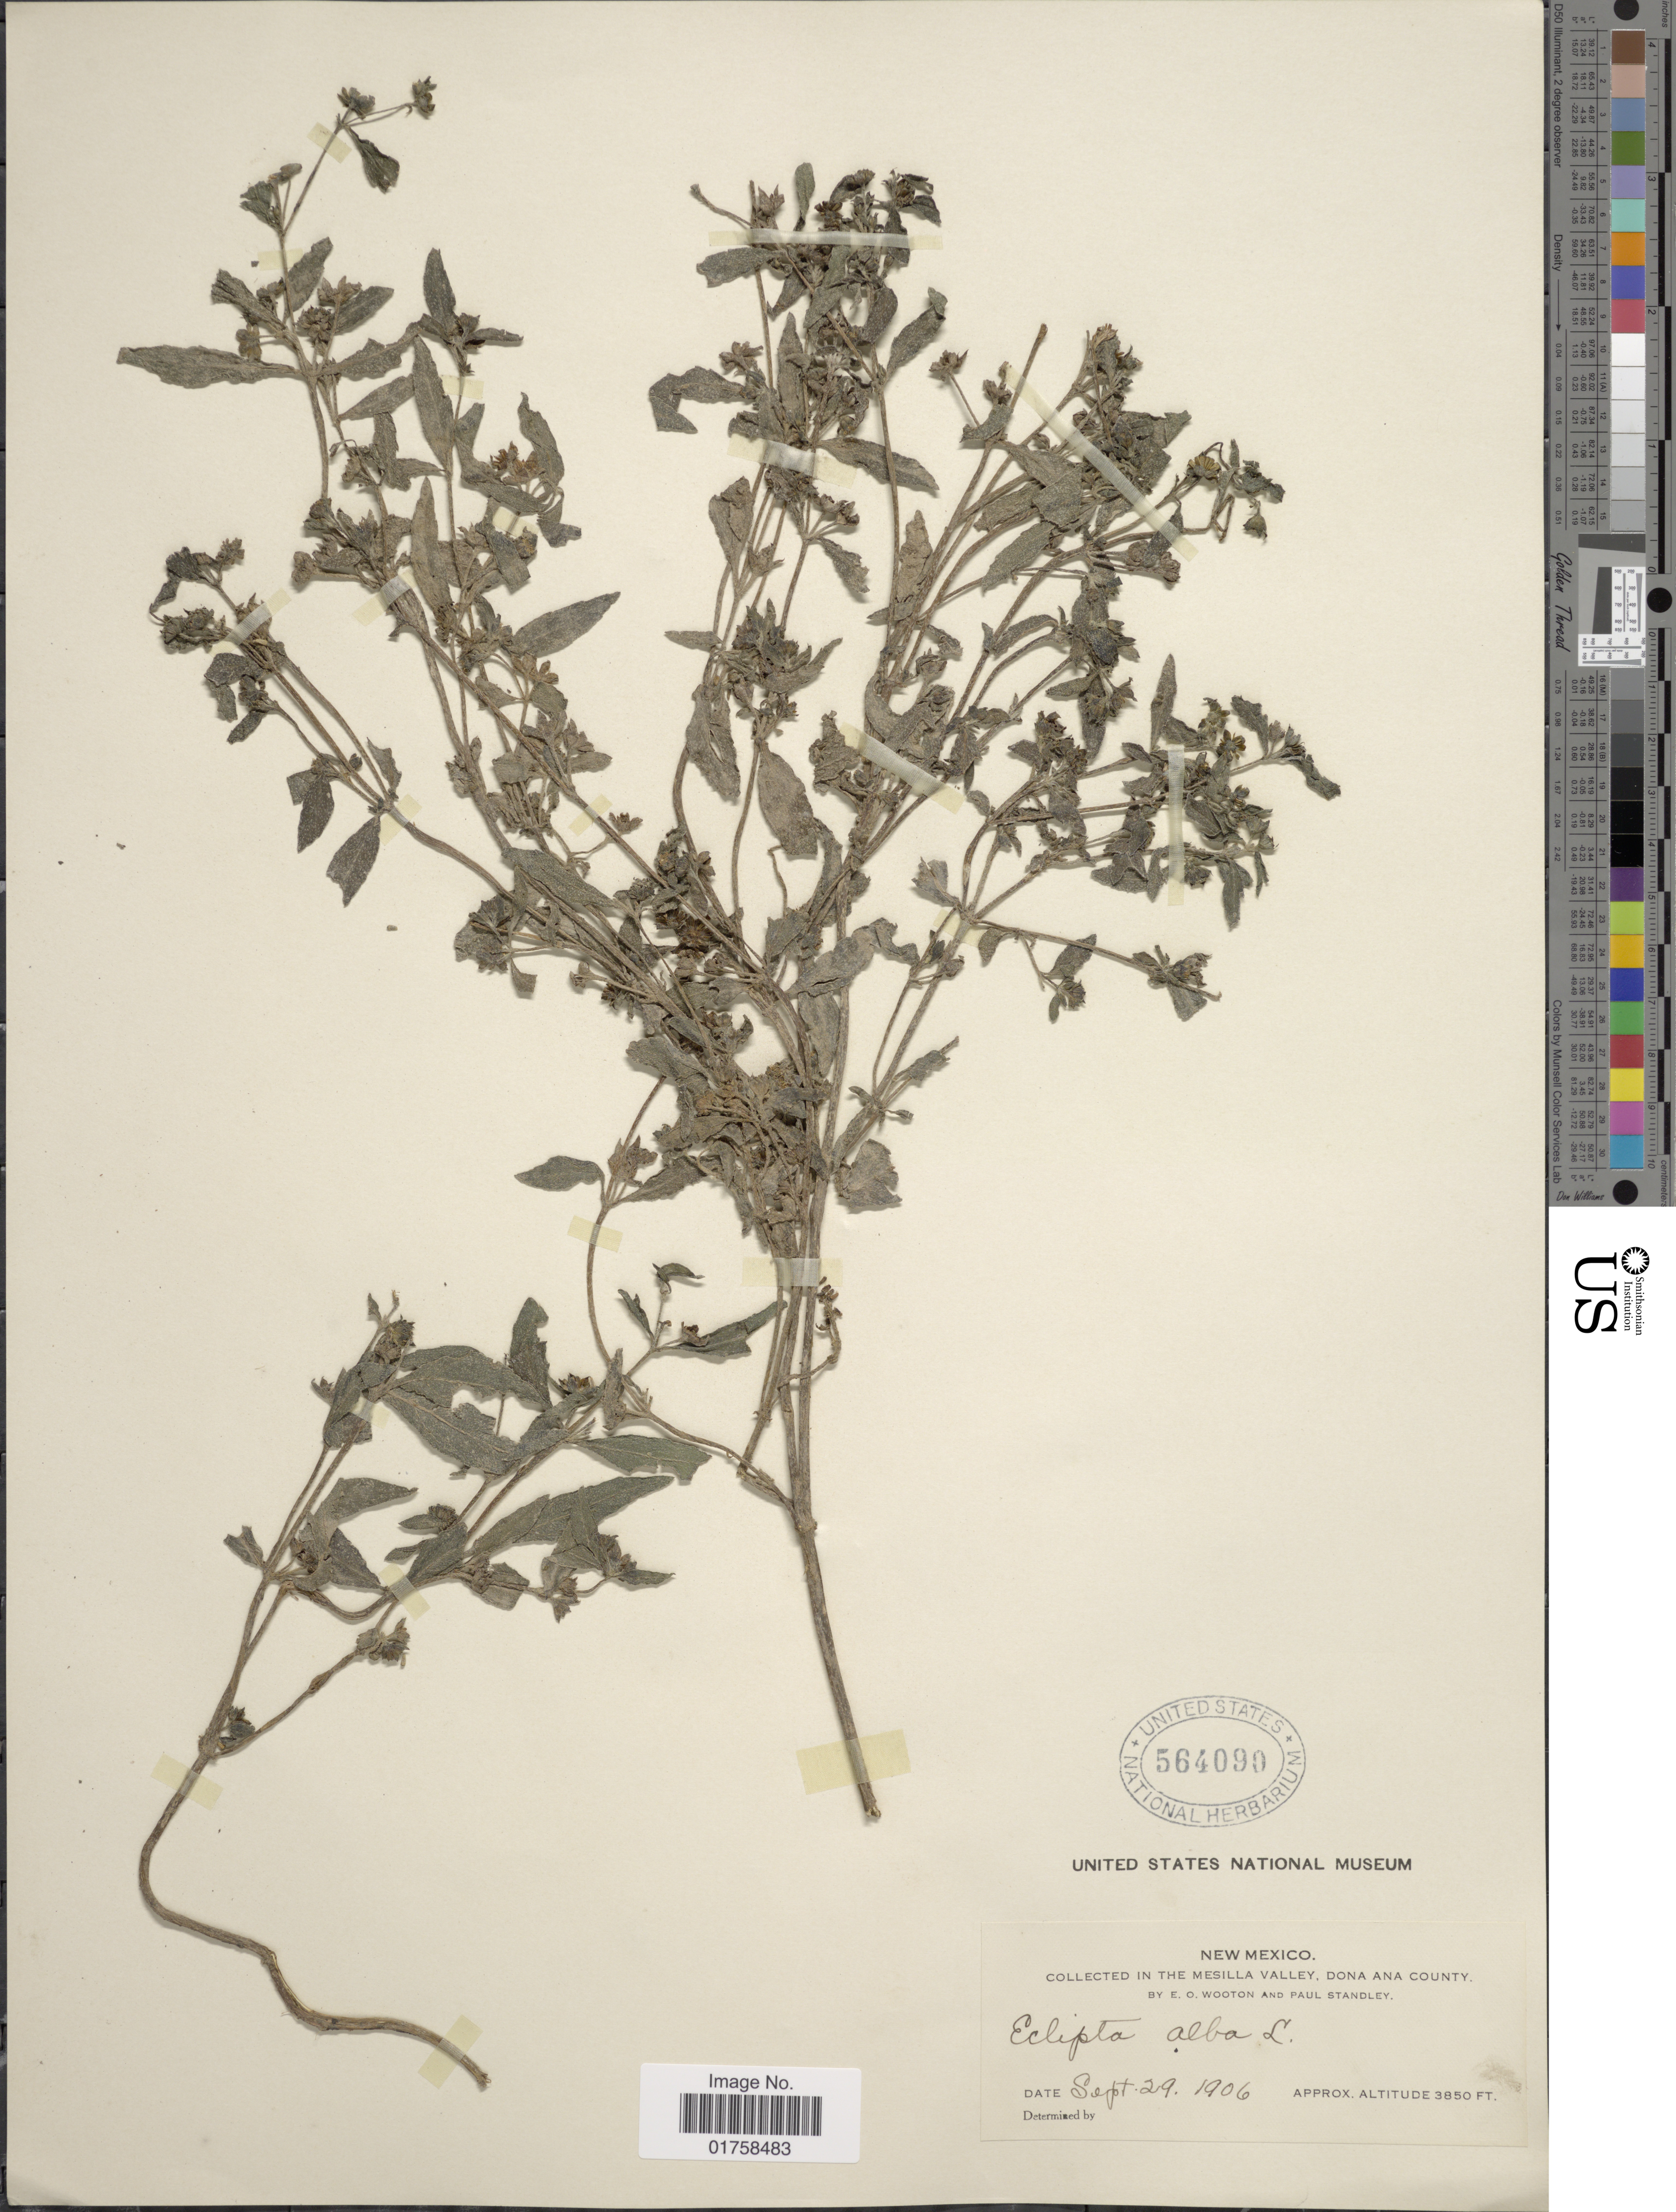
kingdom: Plantae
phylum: Tracheophyta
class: Magnoliopsida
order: Asterales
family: Asteraceae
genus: Eclipta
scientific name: Eclipta alba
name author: (L.) Hassk.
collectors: E. O. Wooton & P. C. Standley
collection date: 1906-09-29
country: United States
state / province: New Mexico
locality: New Mexico. In the Mesilla Valley, Dona Ana County.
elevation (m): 1173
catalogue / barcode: US 564090